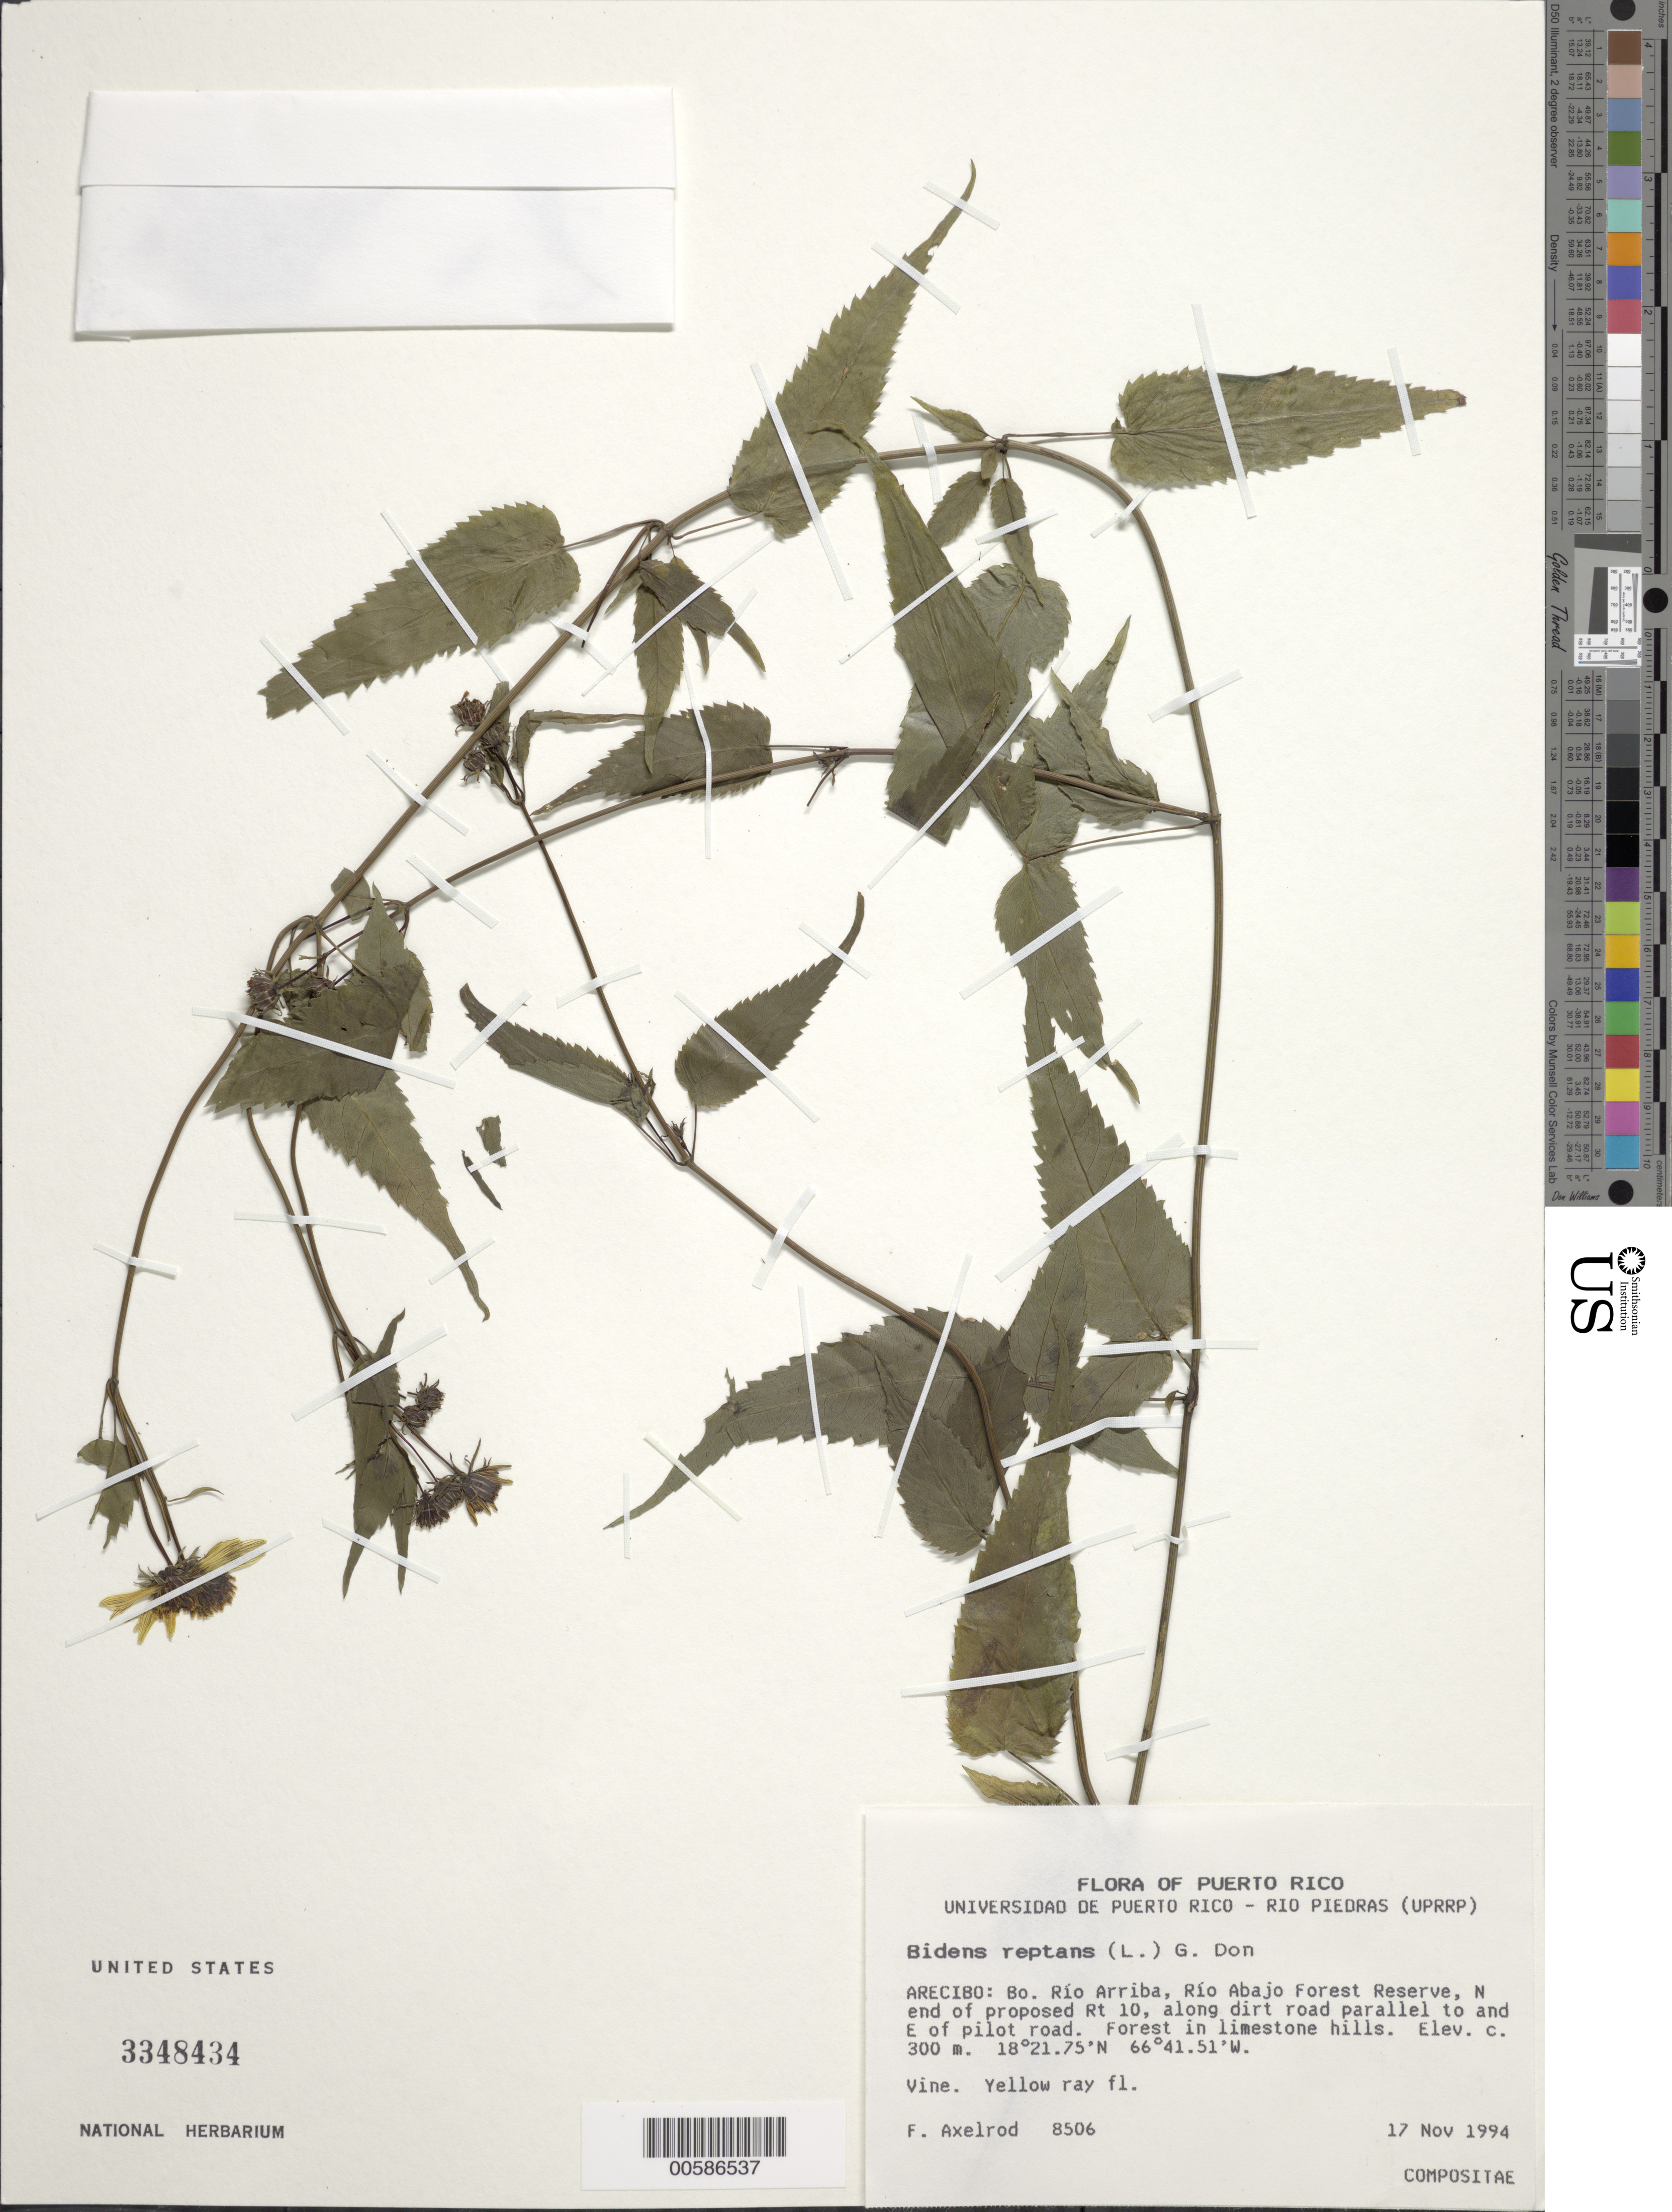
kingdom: Plantae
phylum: Tracheophyta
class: Magnoliopsida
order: Asterales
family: Asteraceae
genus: Bidens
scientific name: Bidens reptans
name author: (L.) G. Don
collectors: F. S. Axelrod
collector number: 8506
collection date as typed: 17 Nov 1994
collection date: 1994-11-17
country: Puerto Rico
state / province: Arecibo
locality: Arecibo: Bo. Río Arriba, Río Abajo Forest Reserve, N end proposed Rt. 10, along dirt road parallel to & E of pilot road.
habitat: Forest in limestone hills.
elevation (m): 300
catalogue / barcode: US 3348434